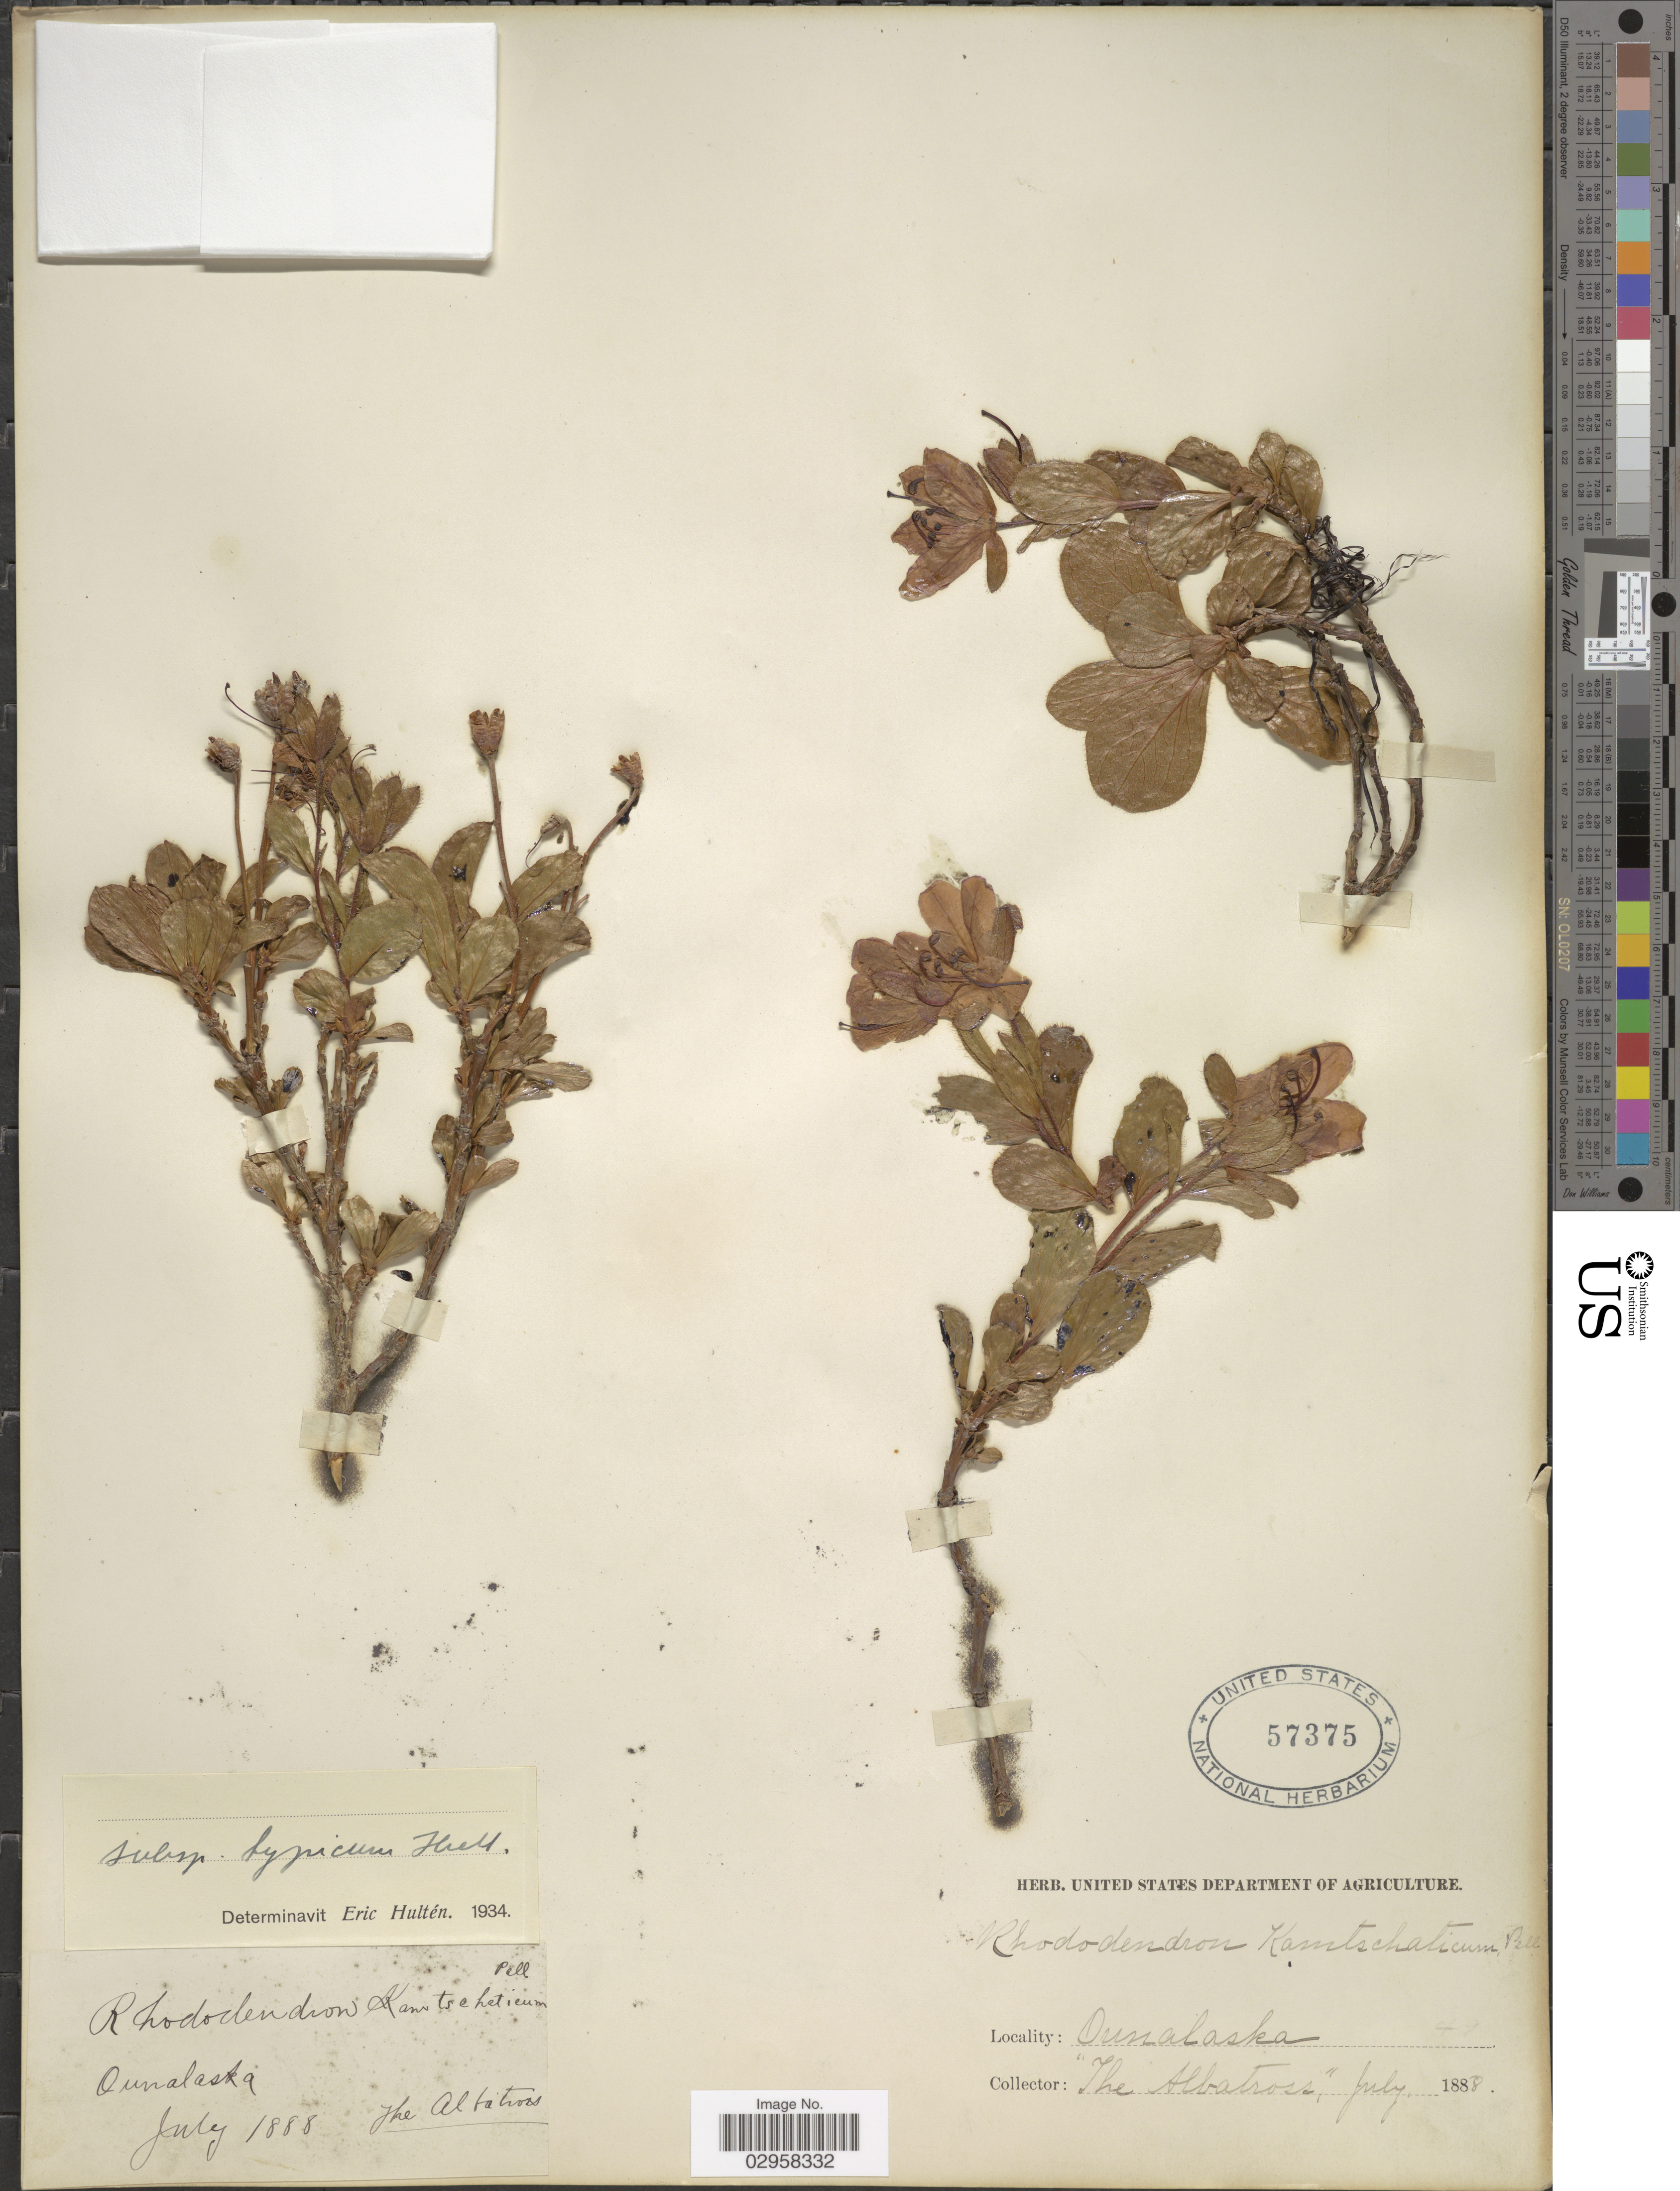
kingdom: Plantae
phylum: Tracheophyta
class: Magnoliopsida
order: Ericales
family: Ericaceae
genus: Rhododendron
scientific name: Rhododendron kamtschaticum subsp. typicum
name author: Pall.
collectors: "The Albatross"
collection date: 1888-07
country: United States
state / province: Alaska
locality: Ounalaska.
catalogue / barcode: US 57375